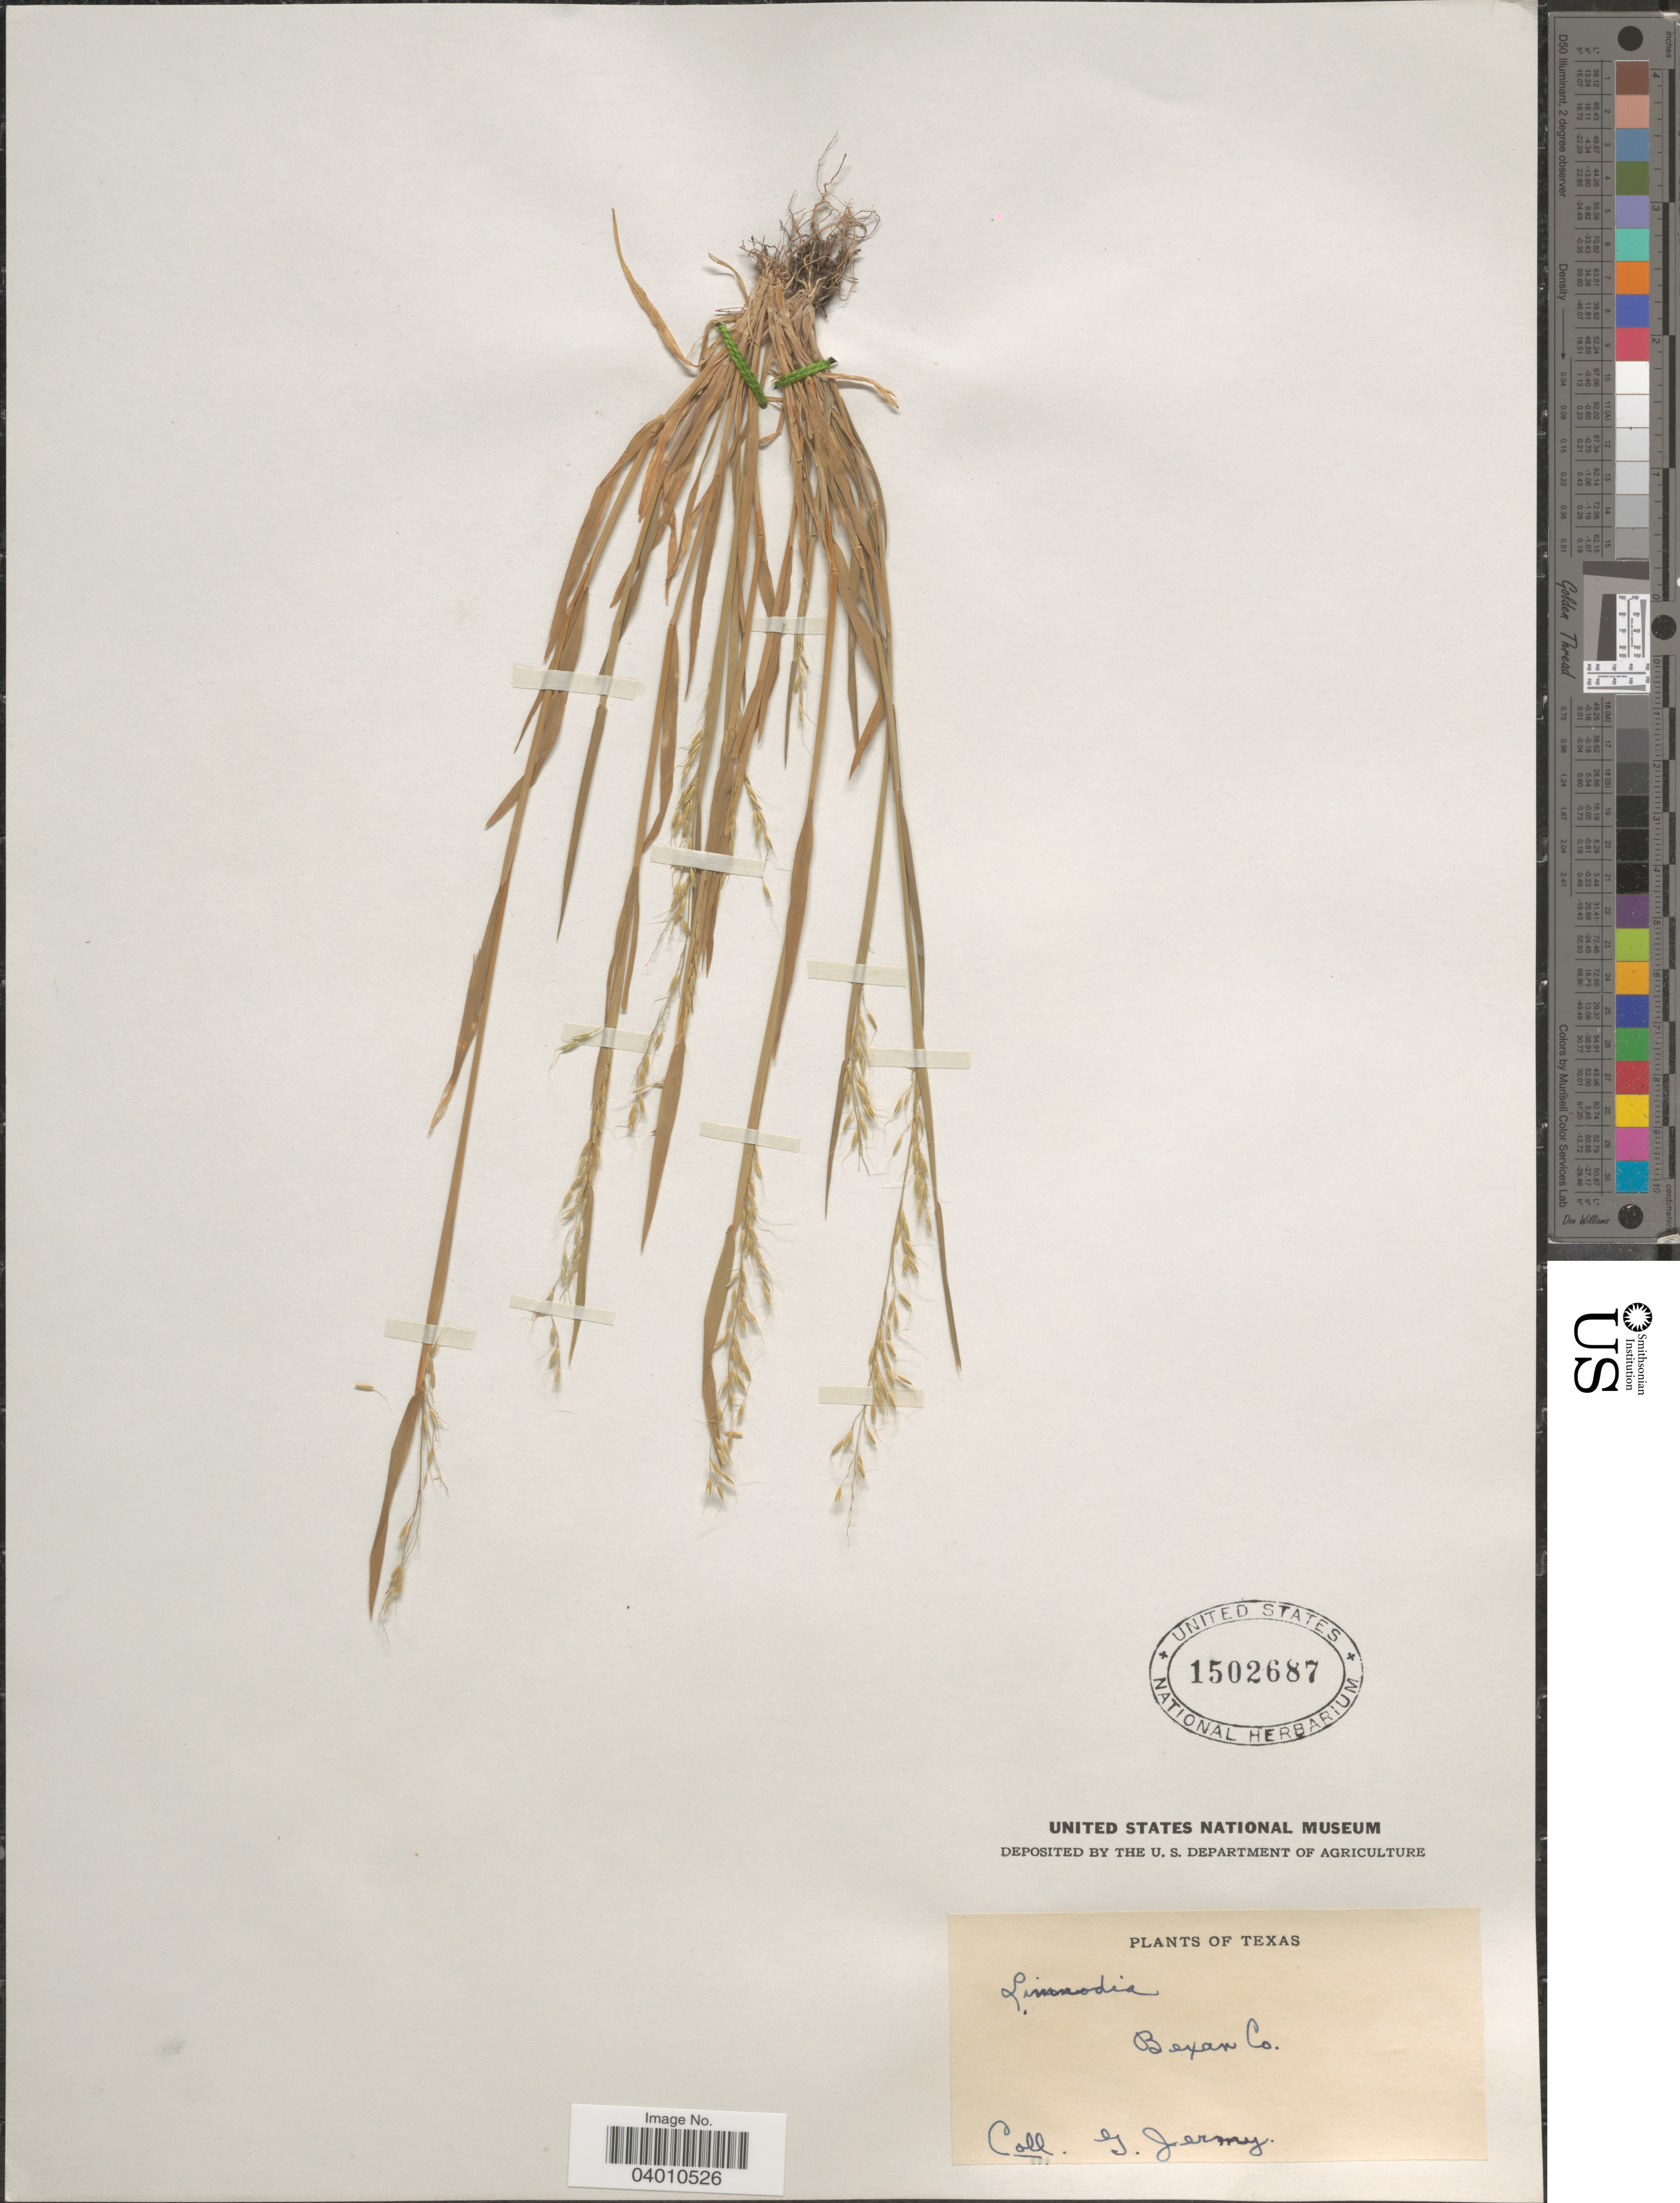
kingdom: Plantae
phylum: Tracheophyta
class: Liliopsida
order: Poales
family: Poaceae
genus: Limnodea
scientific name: Limnodea arkansana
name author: (Nutt.) L.H. Dewey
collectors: G. Jermy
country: United States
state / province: Texas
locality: Bexar Co.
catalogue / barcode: US 1502687